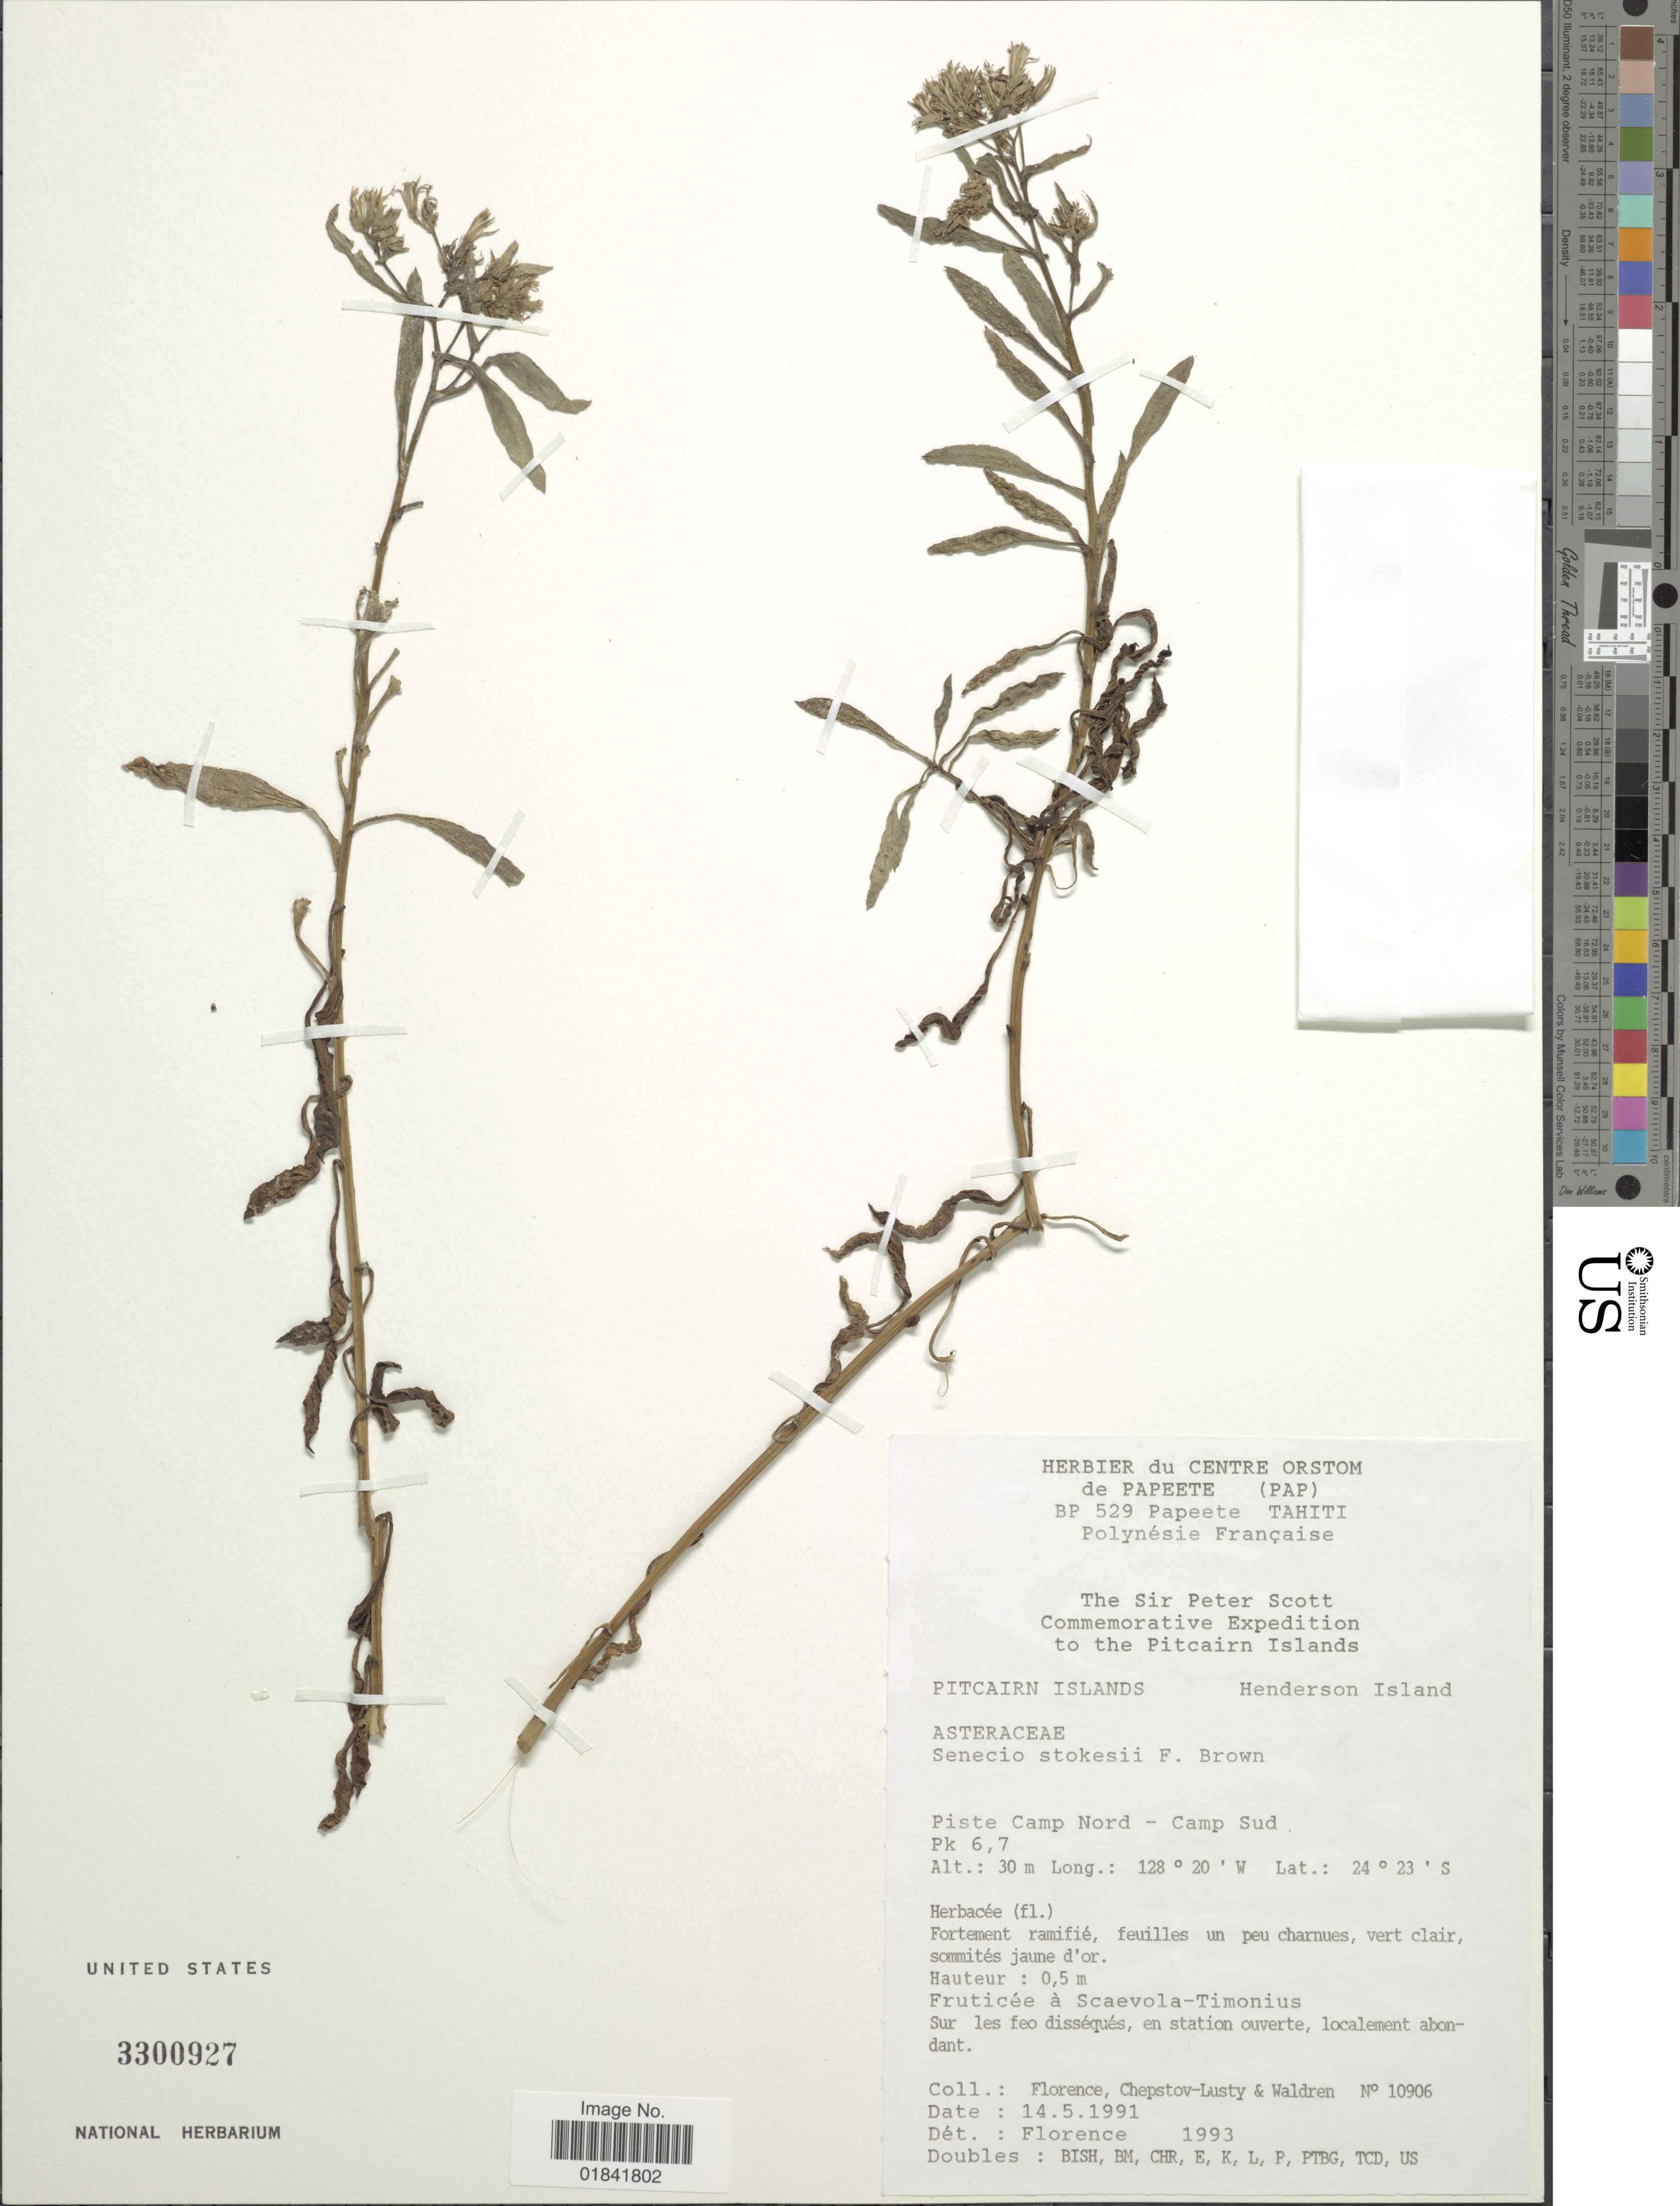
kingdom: Plantae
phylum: Tracheophyta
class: Magnoliopsida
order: Asterales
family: Asteraceae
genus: Senecio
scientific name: Senecio stokesii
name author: F. Br.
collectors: -. Florence, -. Chepstov-lusty & Waldren, --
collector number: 10906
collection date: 1991-05-14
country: Pitcairn Islands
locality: Henderson Island, Piste Camp Nord- Camp Sud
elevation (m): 30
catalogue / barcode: US 3300927